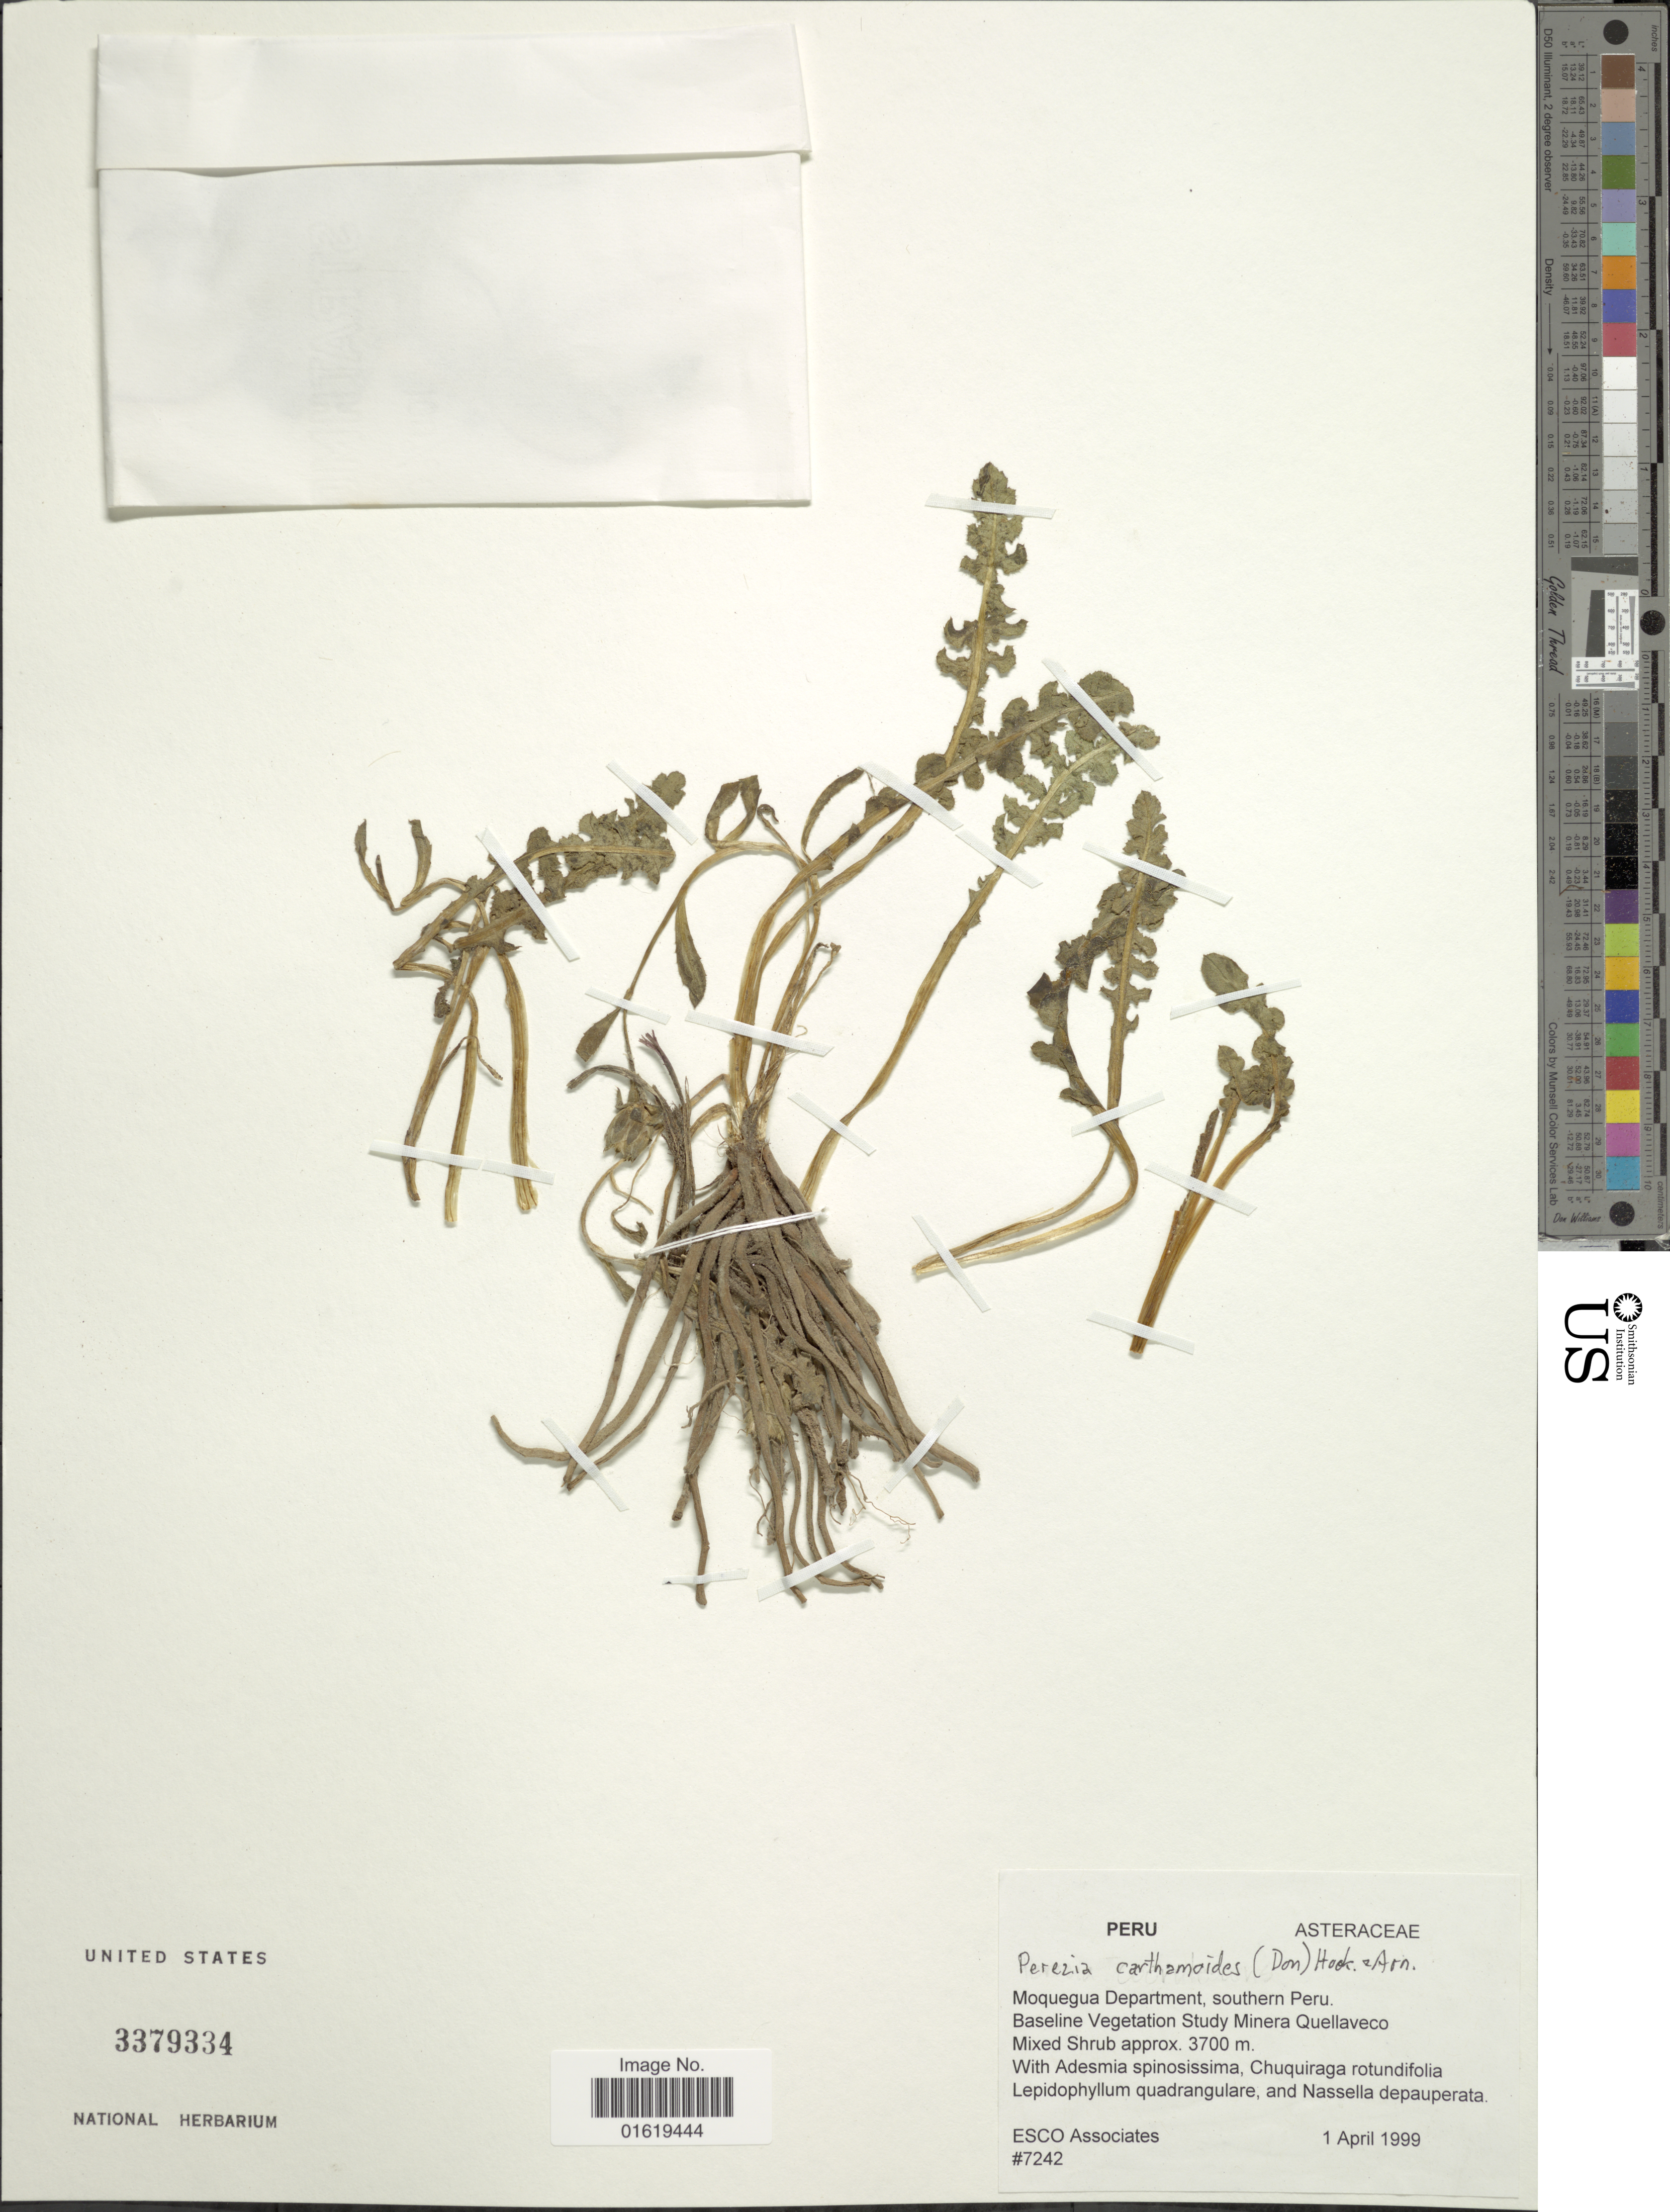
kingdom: Plantae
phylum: Tracheophyta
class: Magnoliopsida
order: Asterales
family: Asteraceae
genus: Perezia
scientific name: Perezia carthamoides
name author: (D. Don) Hook. & Arn.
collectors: ESCO Associates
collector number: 7242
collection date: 1999-04-01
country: Peru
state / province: Moquegua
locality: Moquegua Department, southern Peru. Baseline Vegetation Study Minera Quellaveco.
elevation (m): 3700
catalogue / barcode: US 3379334